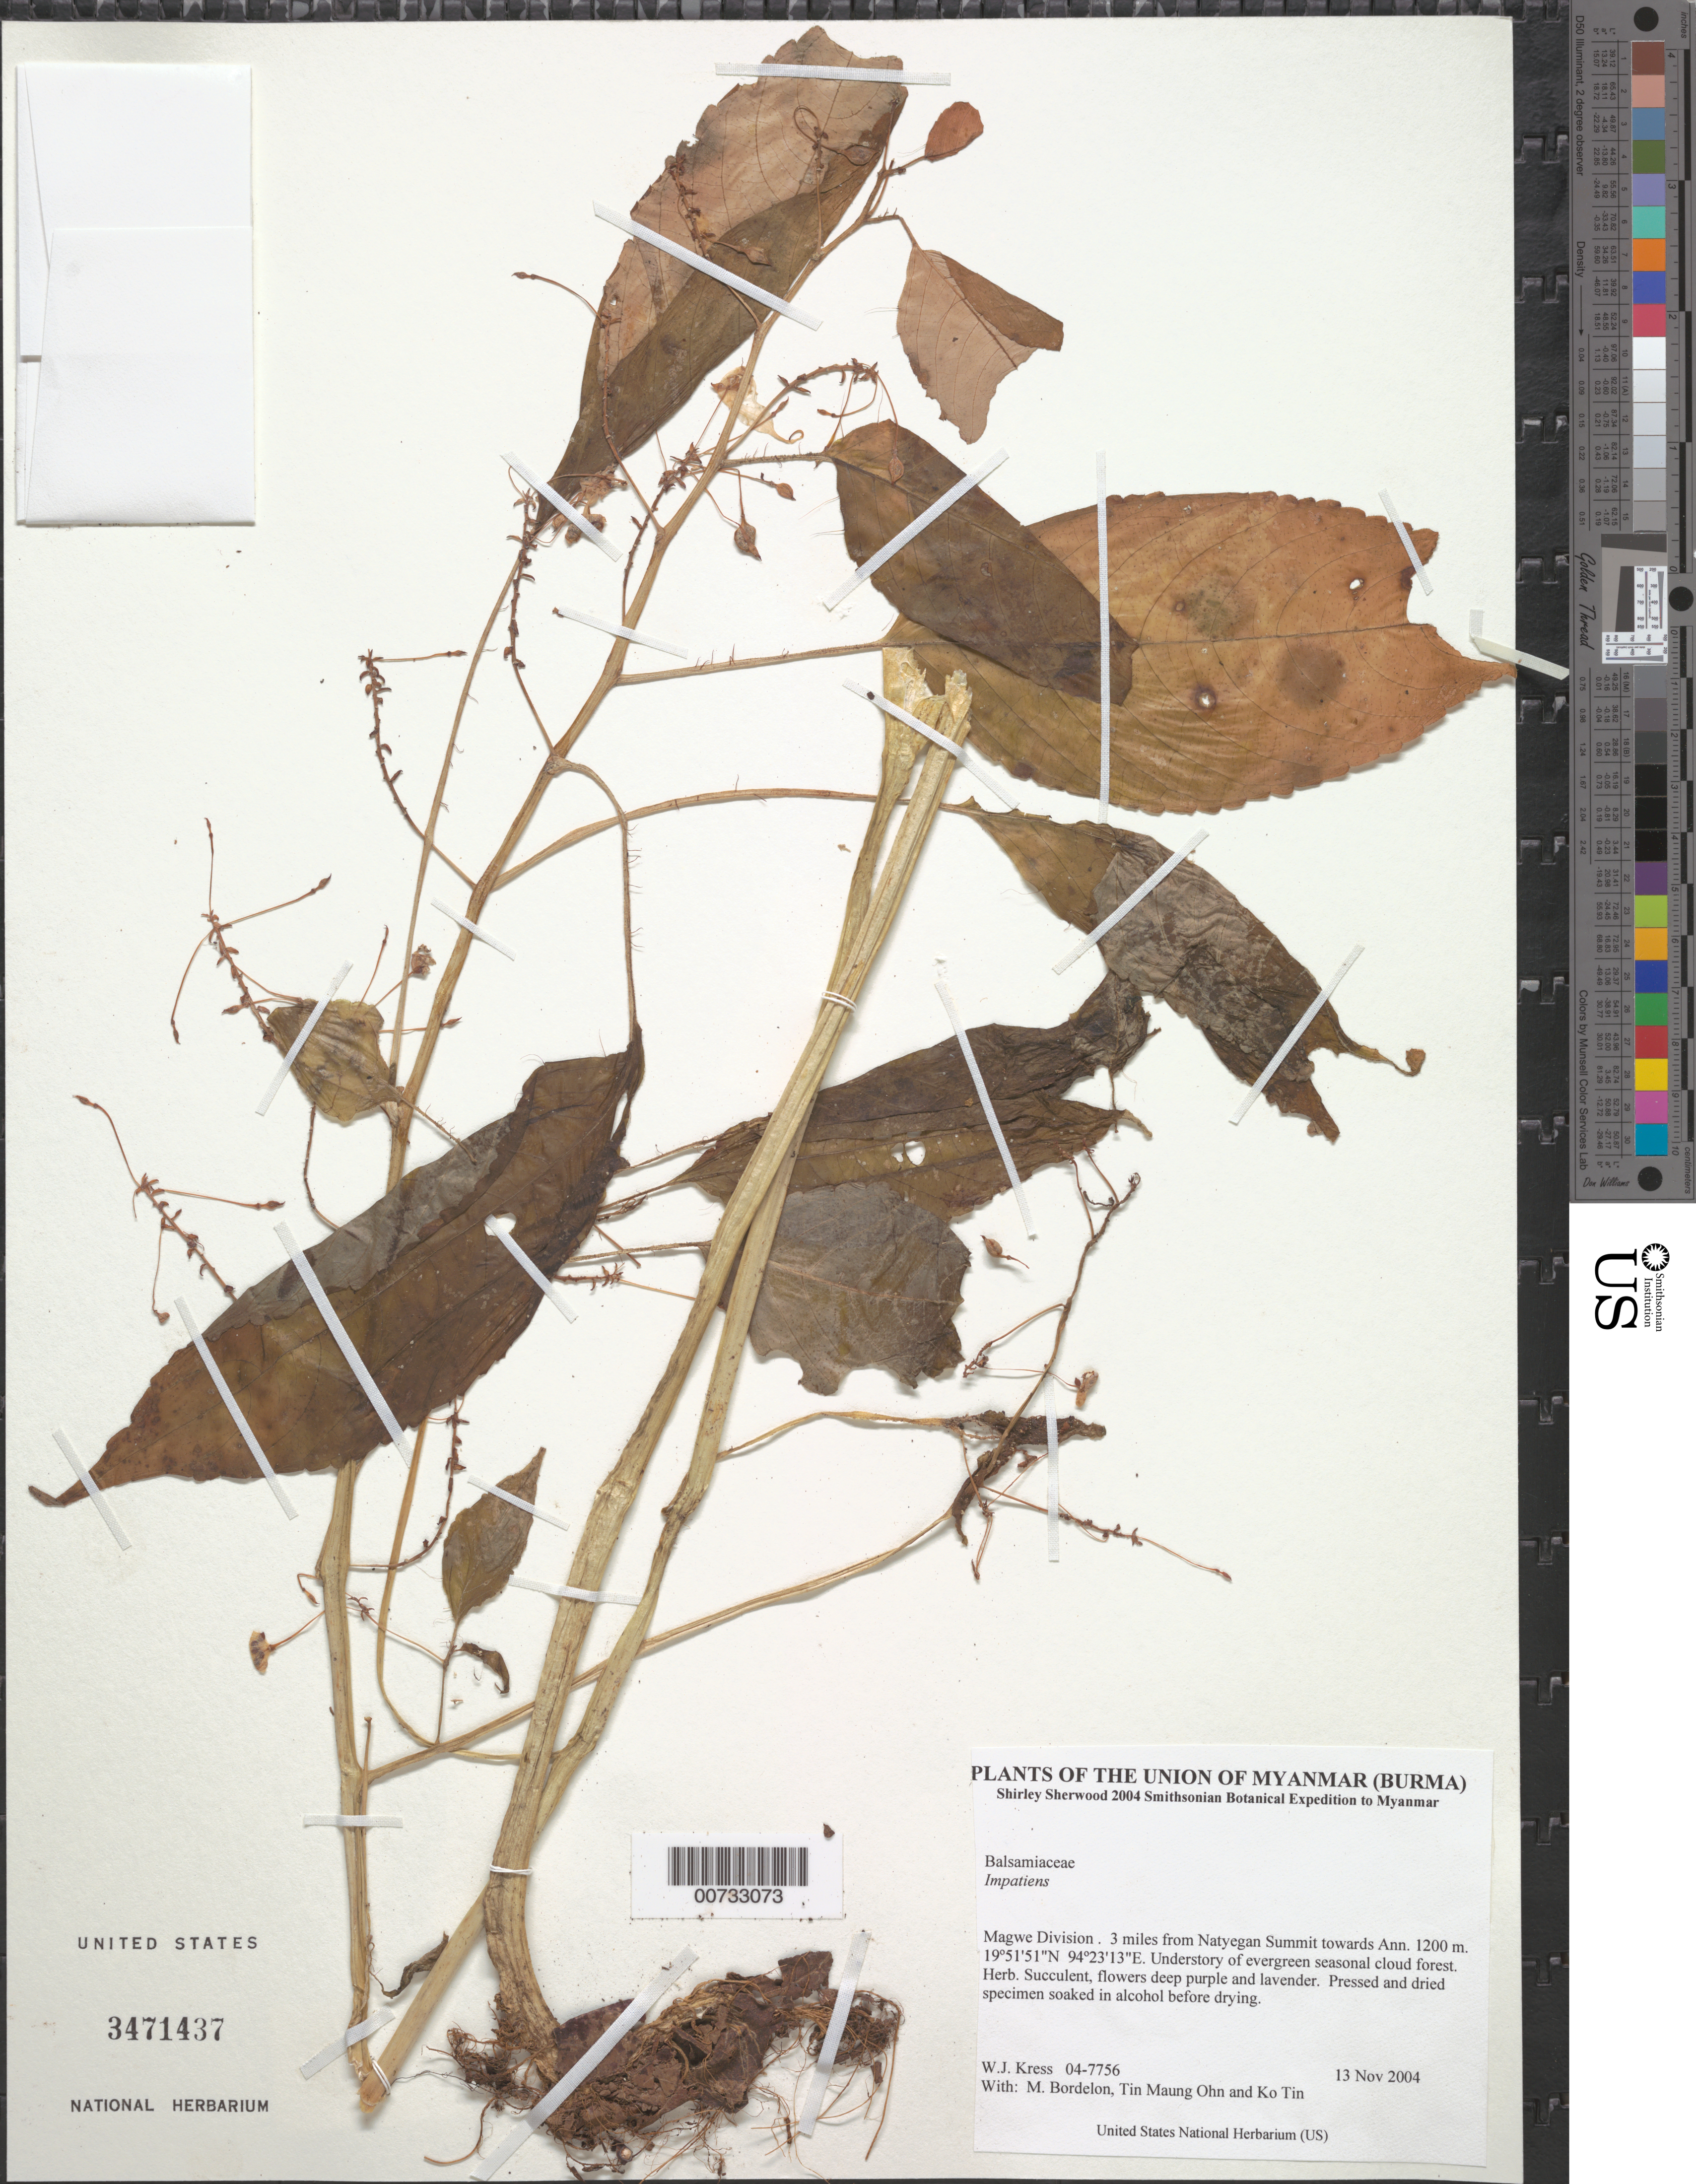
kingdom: Plantae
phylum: Tracheophyta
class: Magnoliopsida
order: Ericales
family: Balsaminaceae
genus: Impatiens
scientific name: Impatiens sp.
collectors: W. J. Kress, M. Bordelon, Tin Maung Ohn & Ko Tin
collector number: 04-7756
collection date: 2004-11-13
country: Myanmar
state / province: Magway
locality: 3 miles from Natyegan Summit towards Ann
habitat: Understory of evergreen seasonal cloud forest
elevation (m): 1200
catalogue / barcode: US 3471437